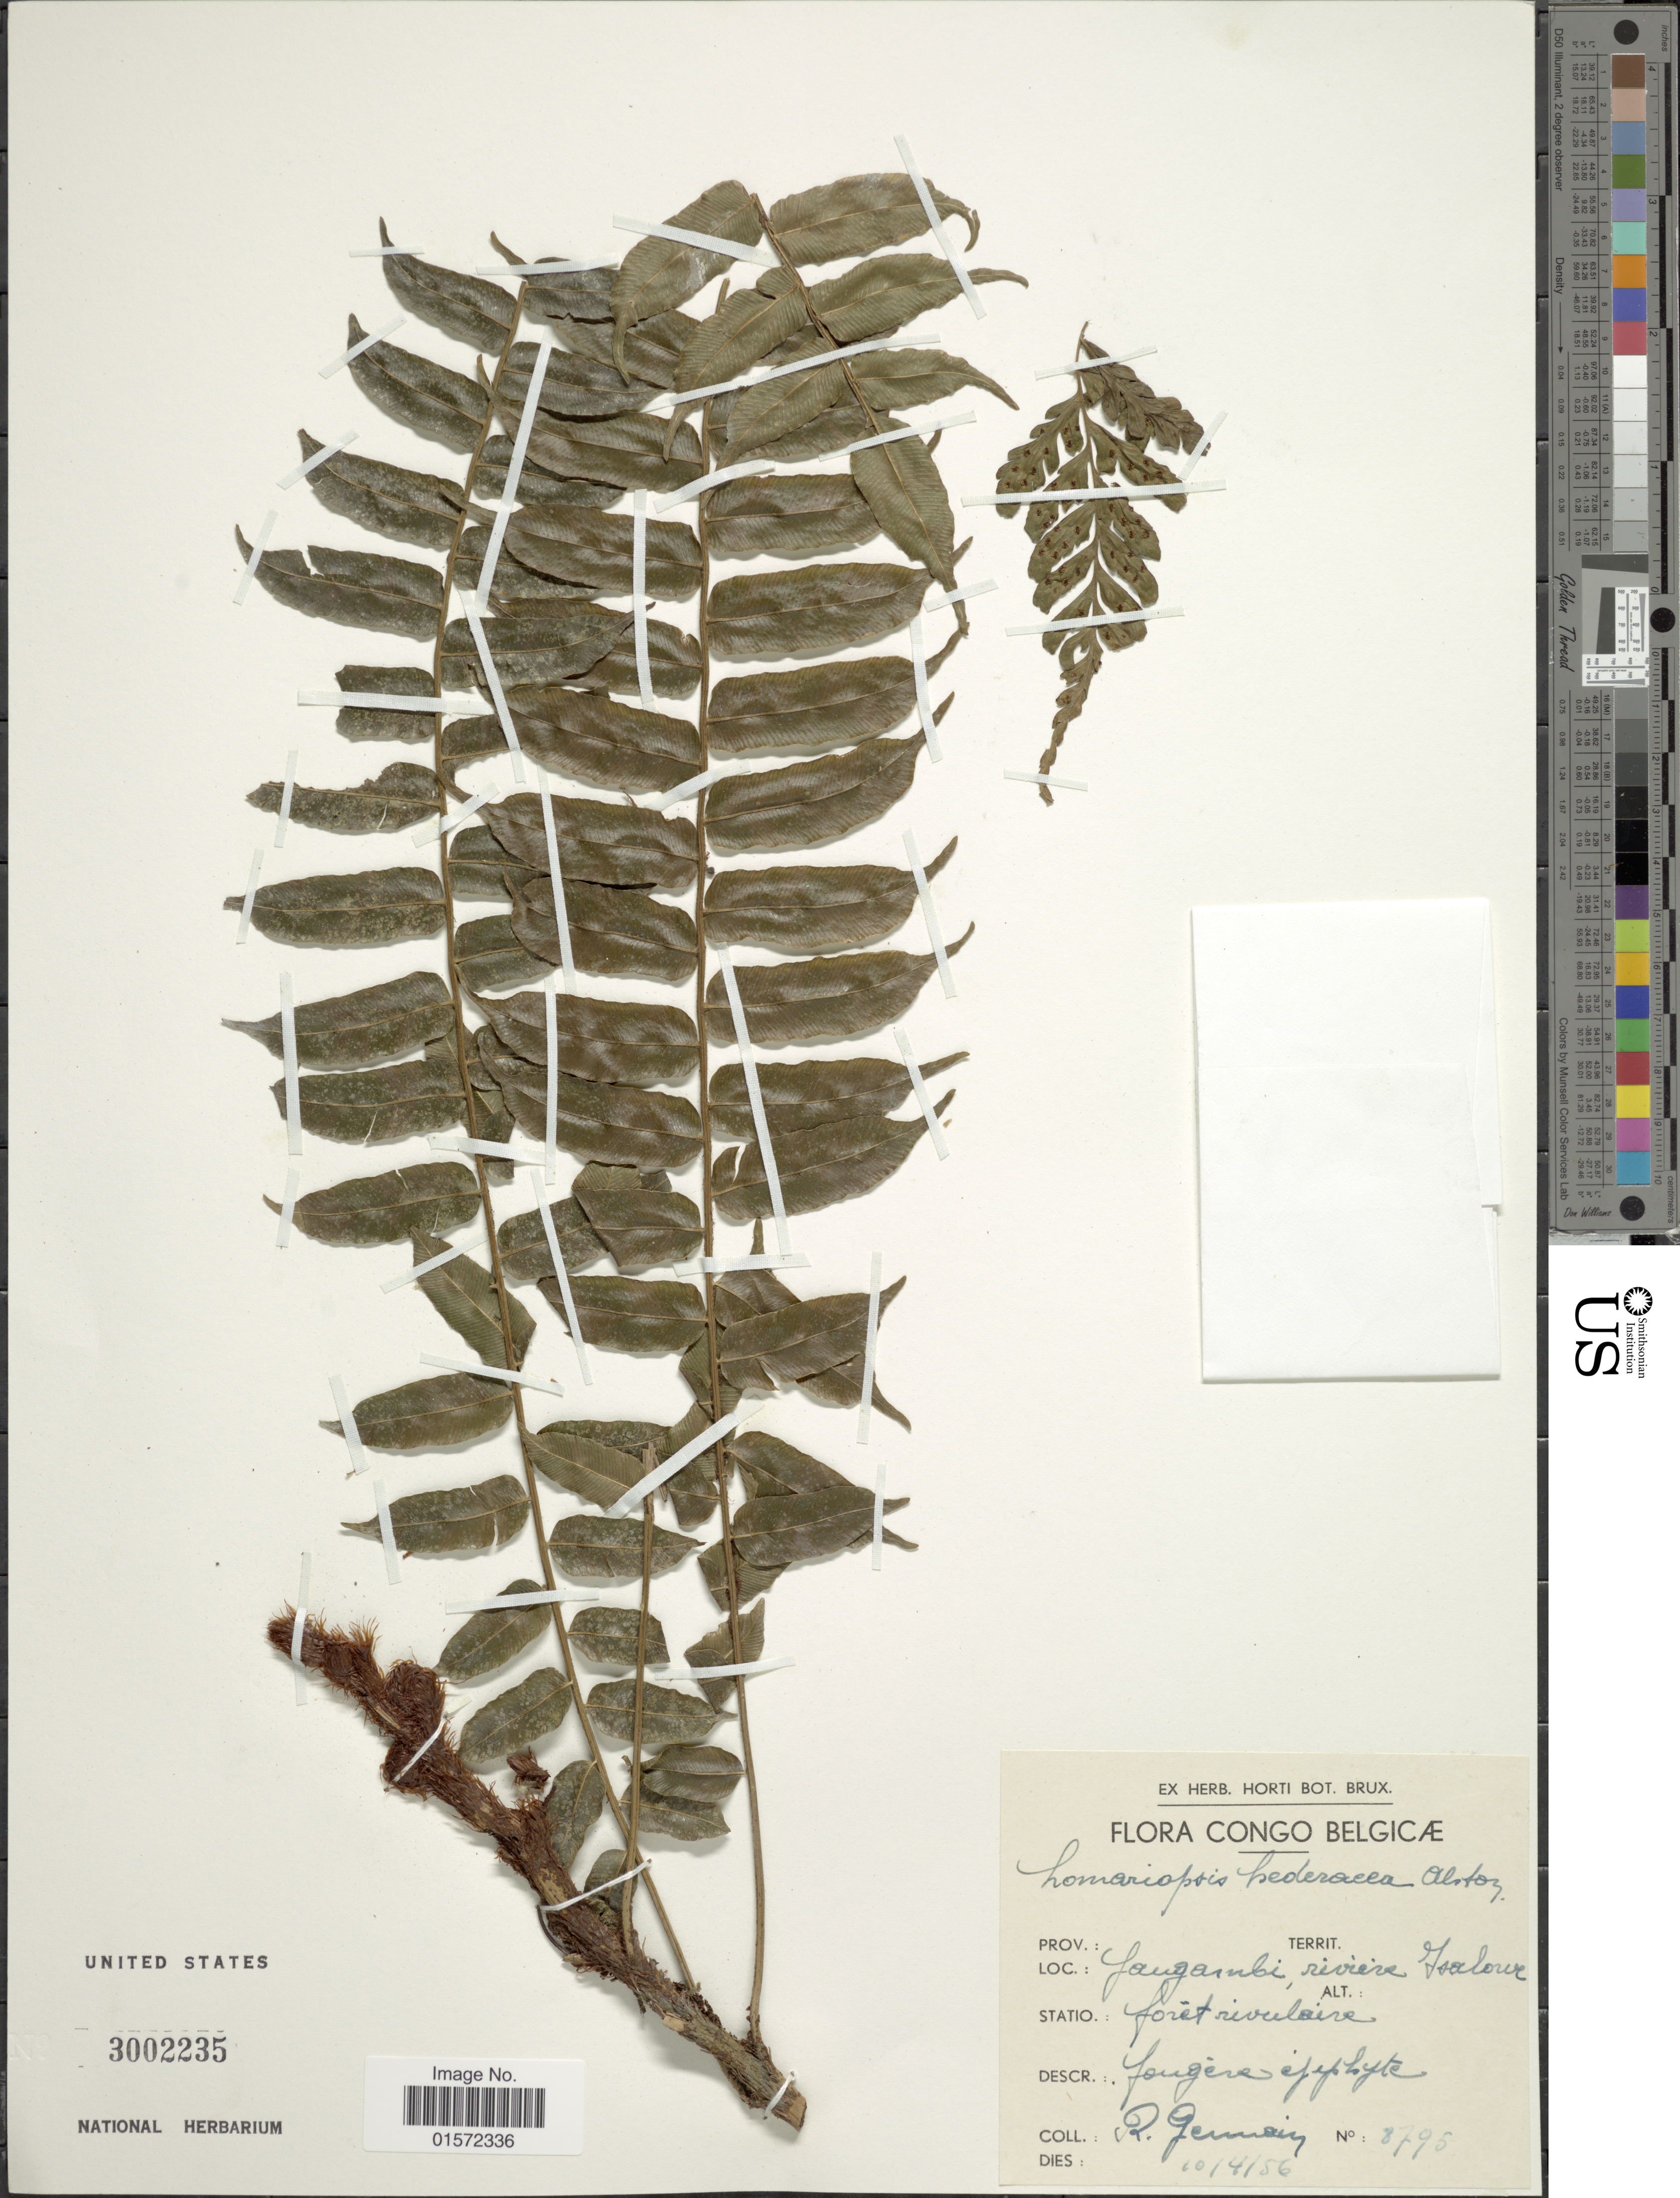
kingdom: Plantae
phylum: Tracheophyta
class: Polypodiopsida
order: Polypodiales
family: Lomariopsidaceae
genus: Lomariopsis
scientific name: Lomariopsis hederacea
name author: Alston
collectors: R. Germain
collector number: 8795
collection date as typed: Transcribed d/m/y: 10/4/56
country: Congo, Democratic Republic of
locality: Congo Belgicae, Yangambi, riviere Isalowe, forêt rivulaire.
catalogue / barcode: US 3002235